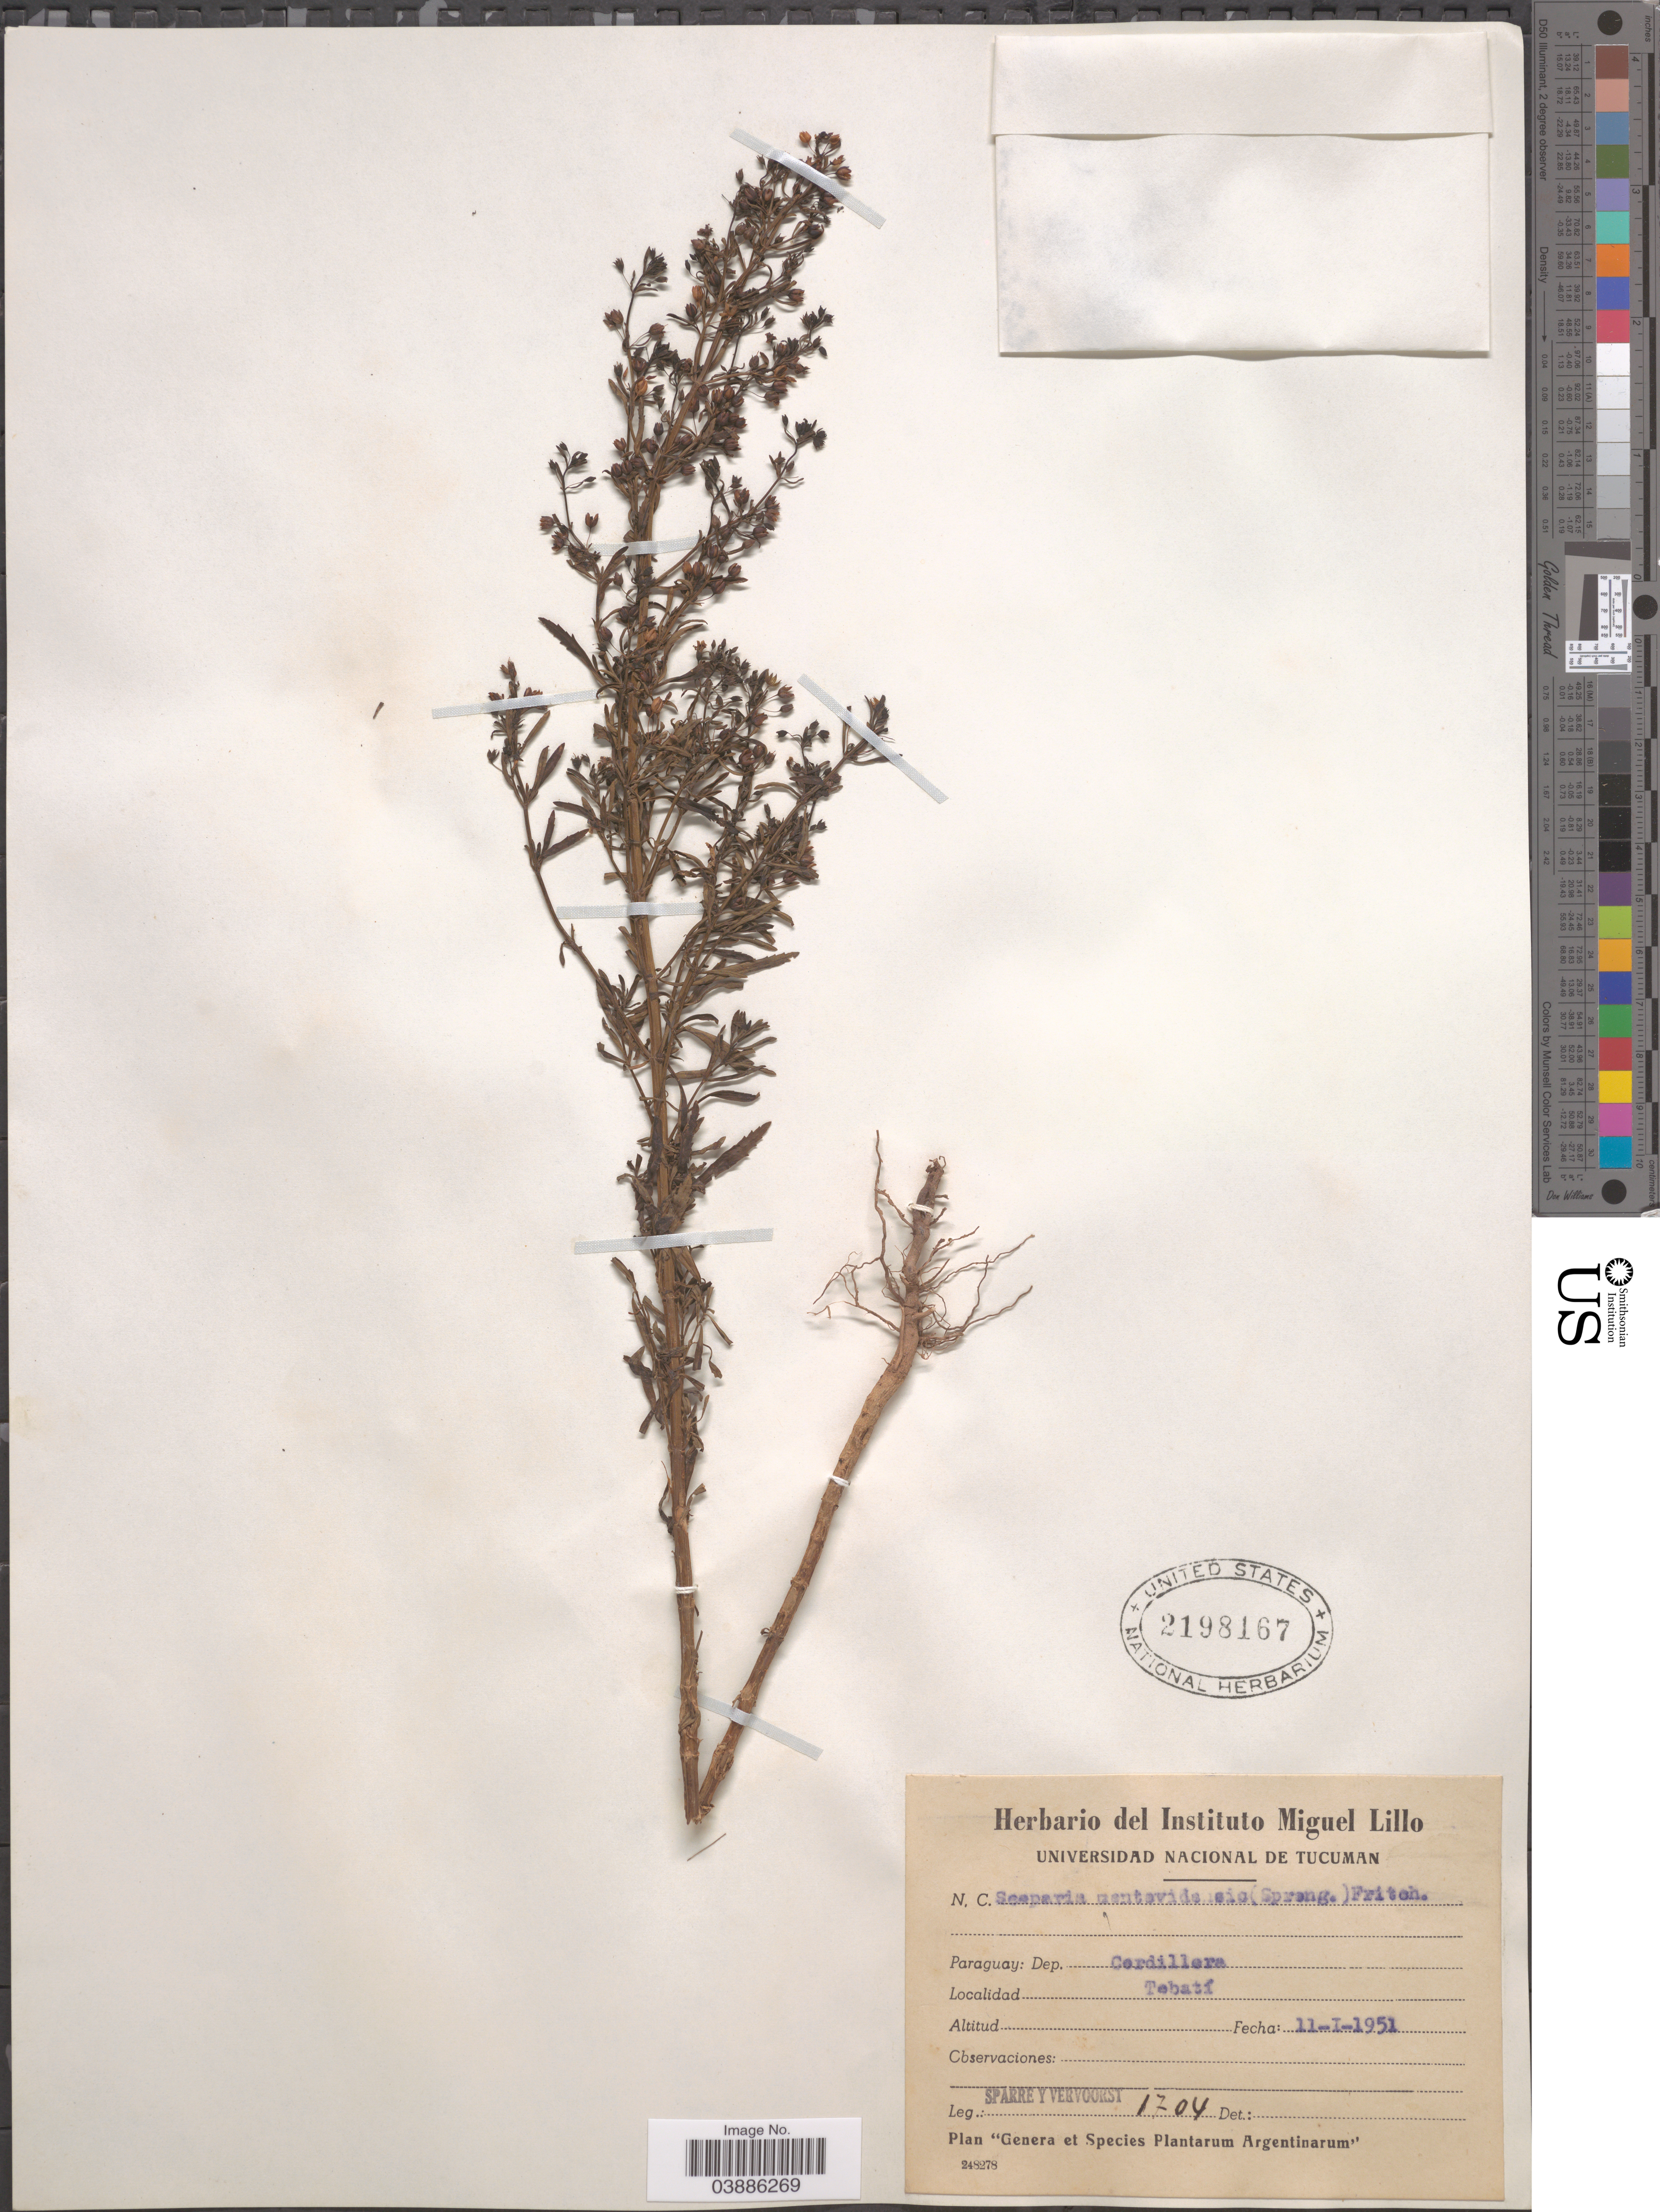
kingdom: Plantae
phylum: Tracheophyta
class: Magnoliopsida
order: Lamiales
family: Plantaginaceae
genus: Scoparia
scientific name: Scoparia montevidensis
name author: (Spreng.) R.E. Fr.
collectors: Vervoorst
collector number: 1704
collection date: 1951-01-11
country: Paraguay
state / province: Cordillera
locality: Dep. Cordillera. Tebatí.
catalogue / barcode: US 2198167